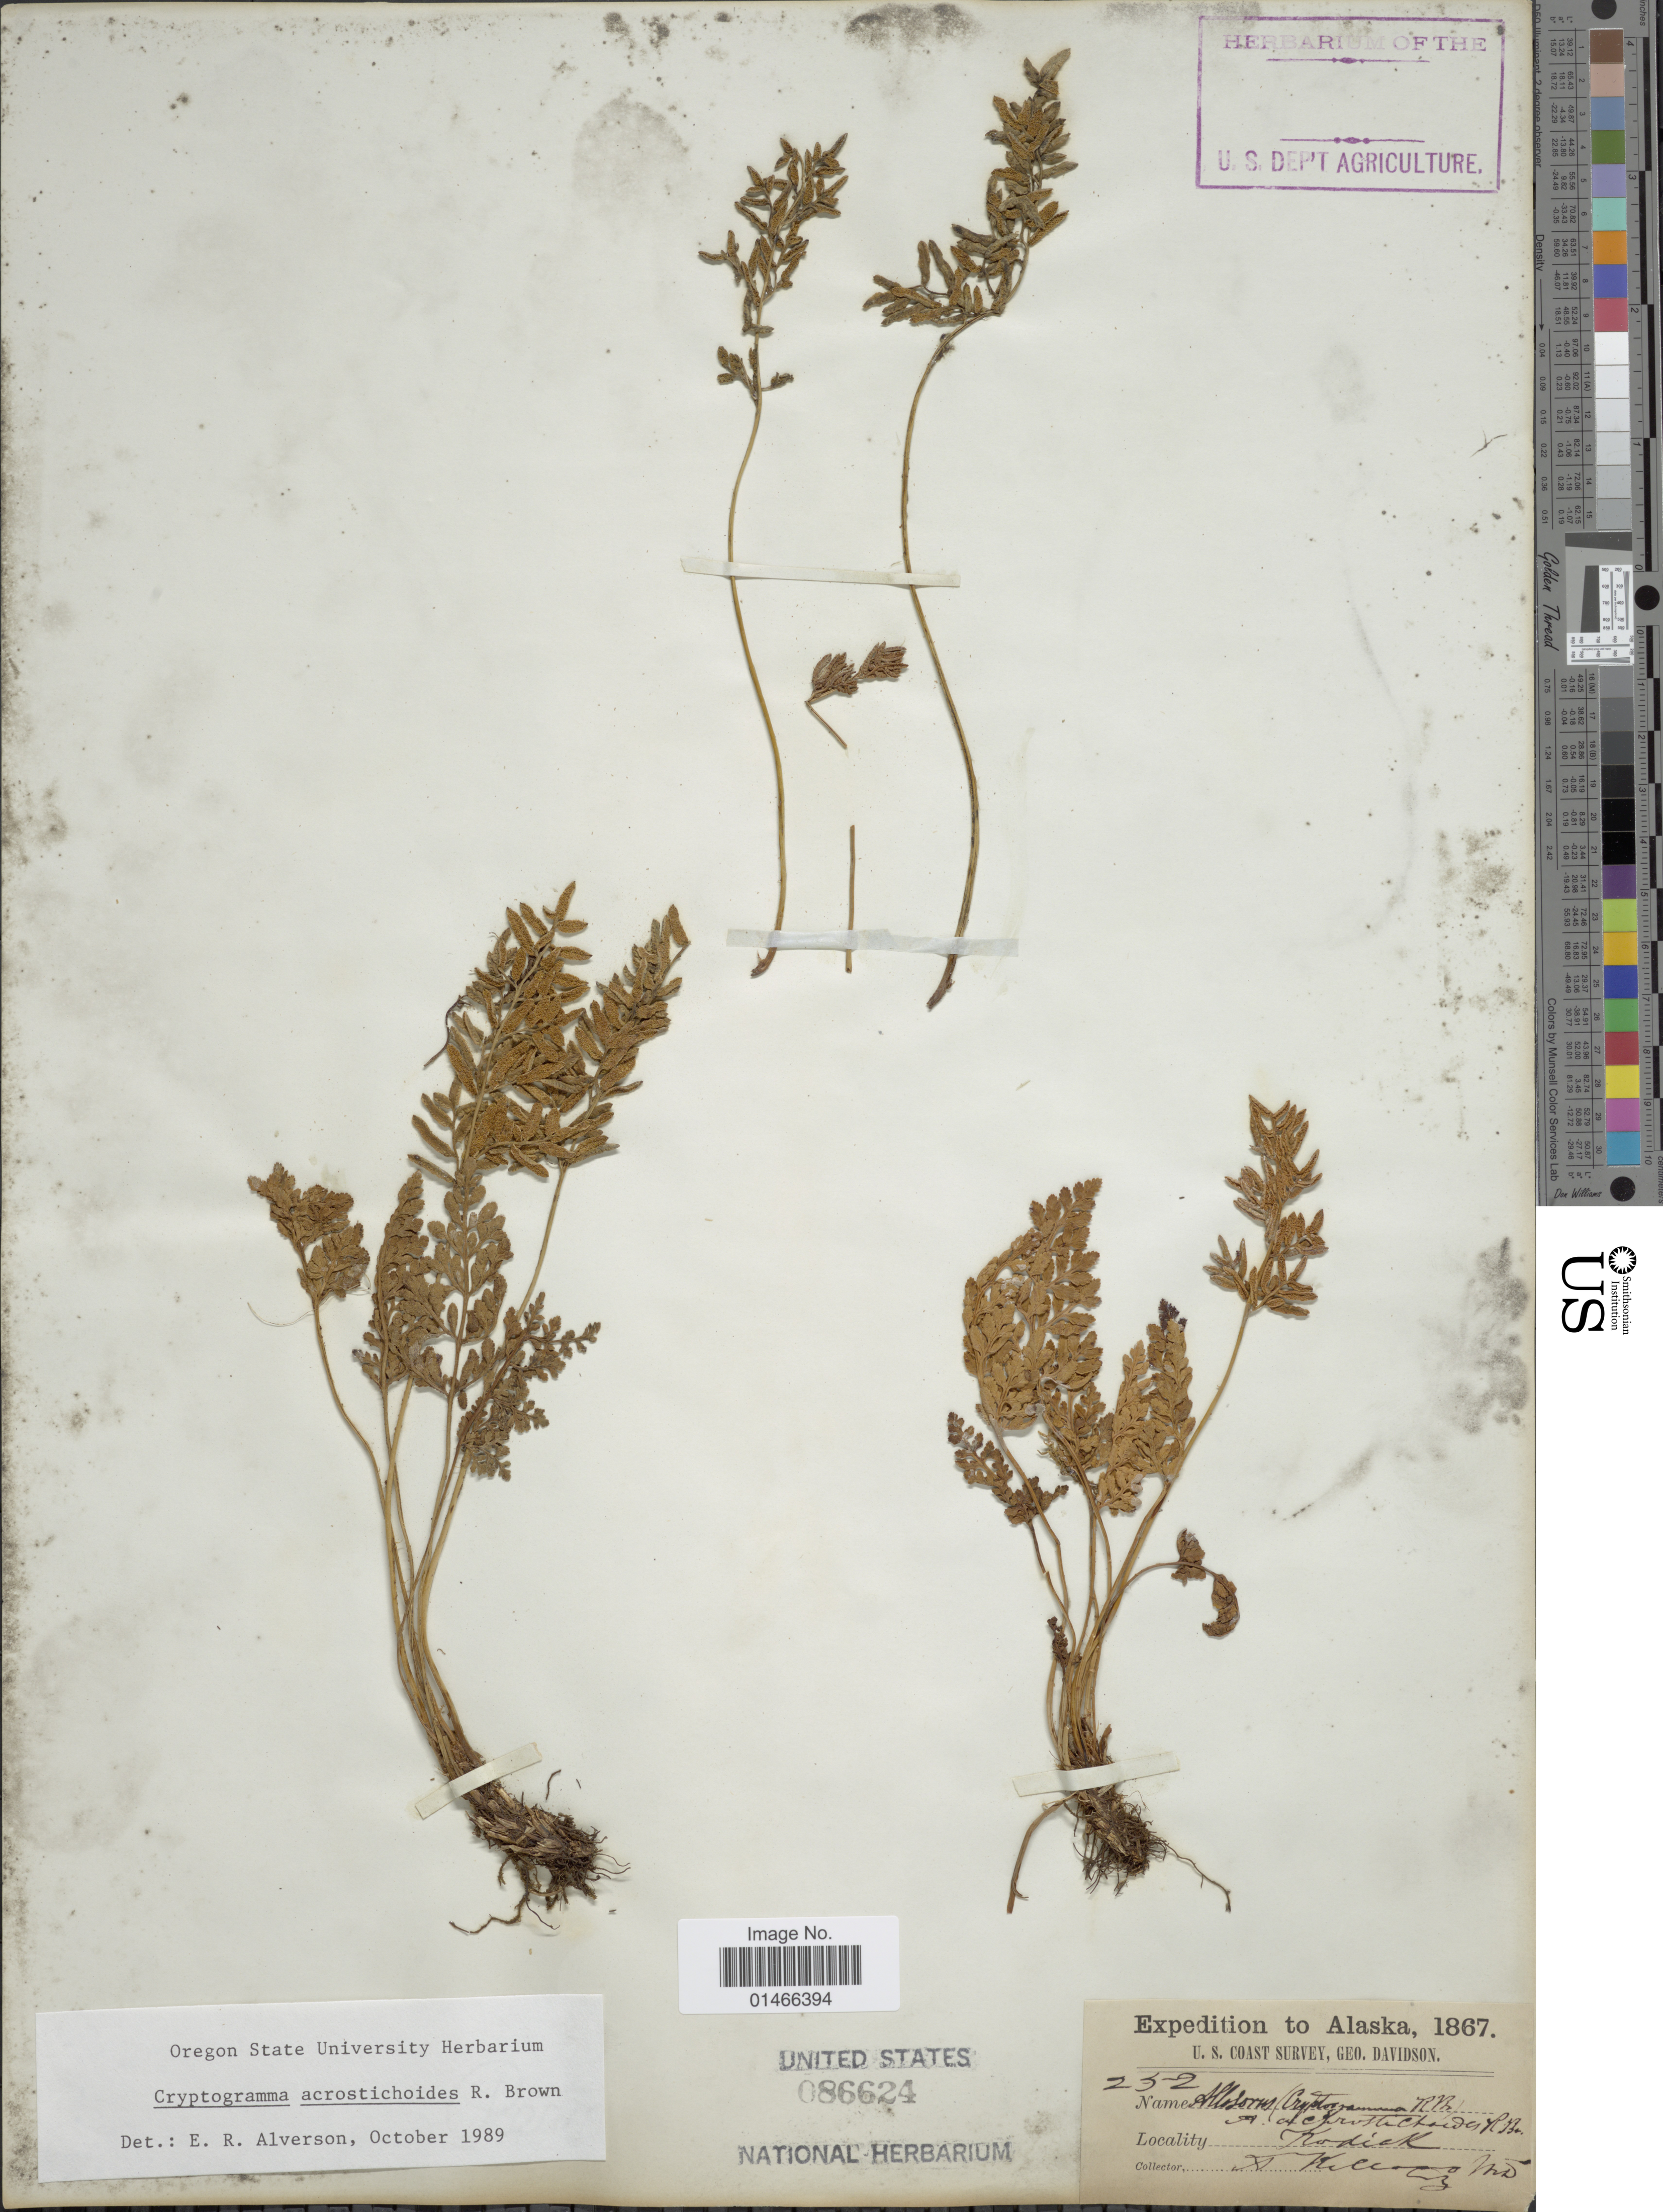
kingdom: Plantae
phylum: Tracheophyta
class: Polypodiopsida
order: Polypodiales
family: Pteridaceae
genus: Cryptogramma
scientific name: Cryptogramma acrostichoides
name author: R. Br.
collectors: A. Kellog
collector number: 252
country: United States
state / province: Alaska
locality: Kodiak.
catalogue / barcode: US 86624